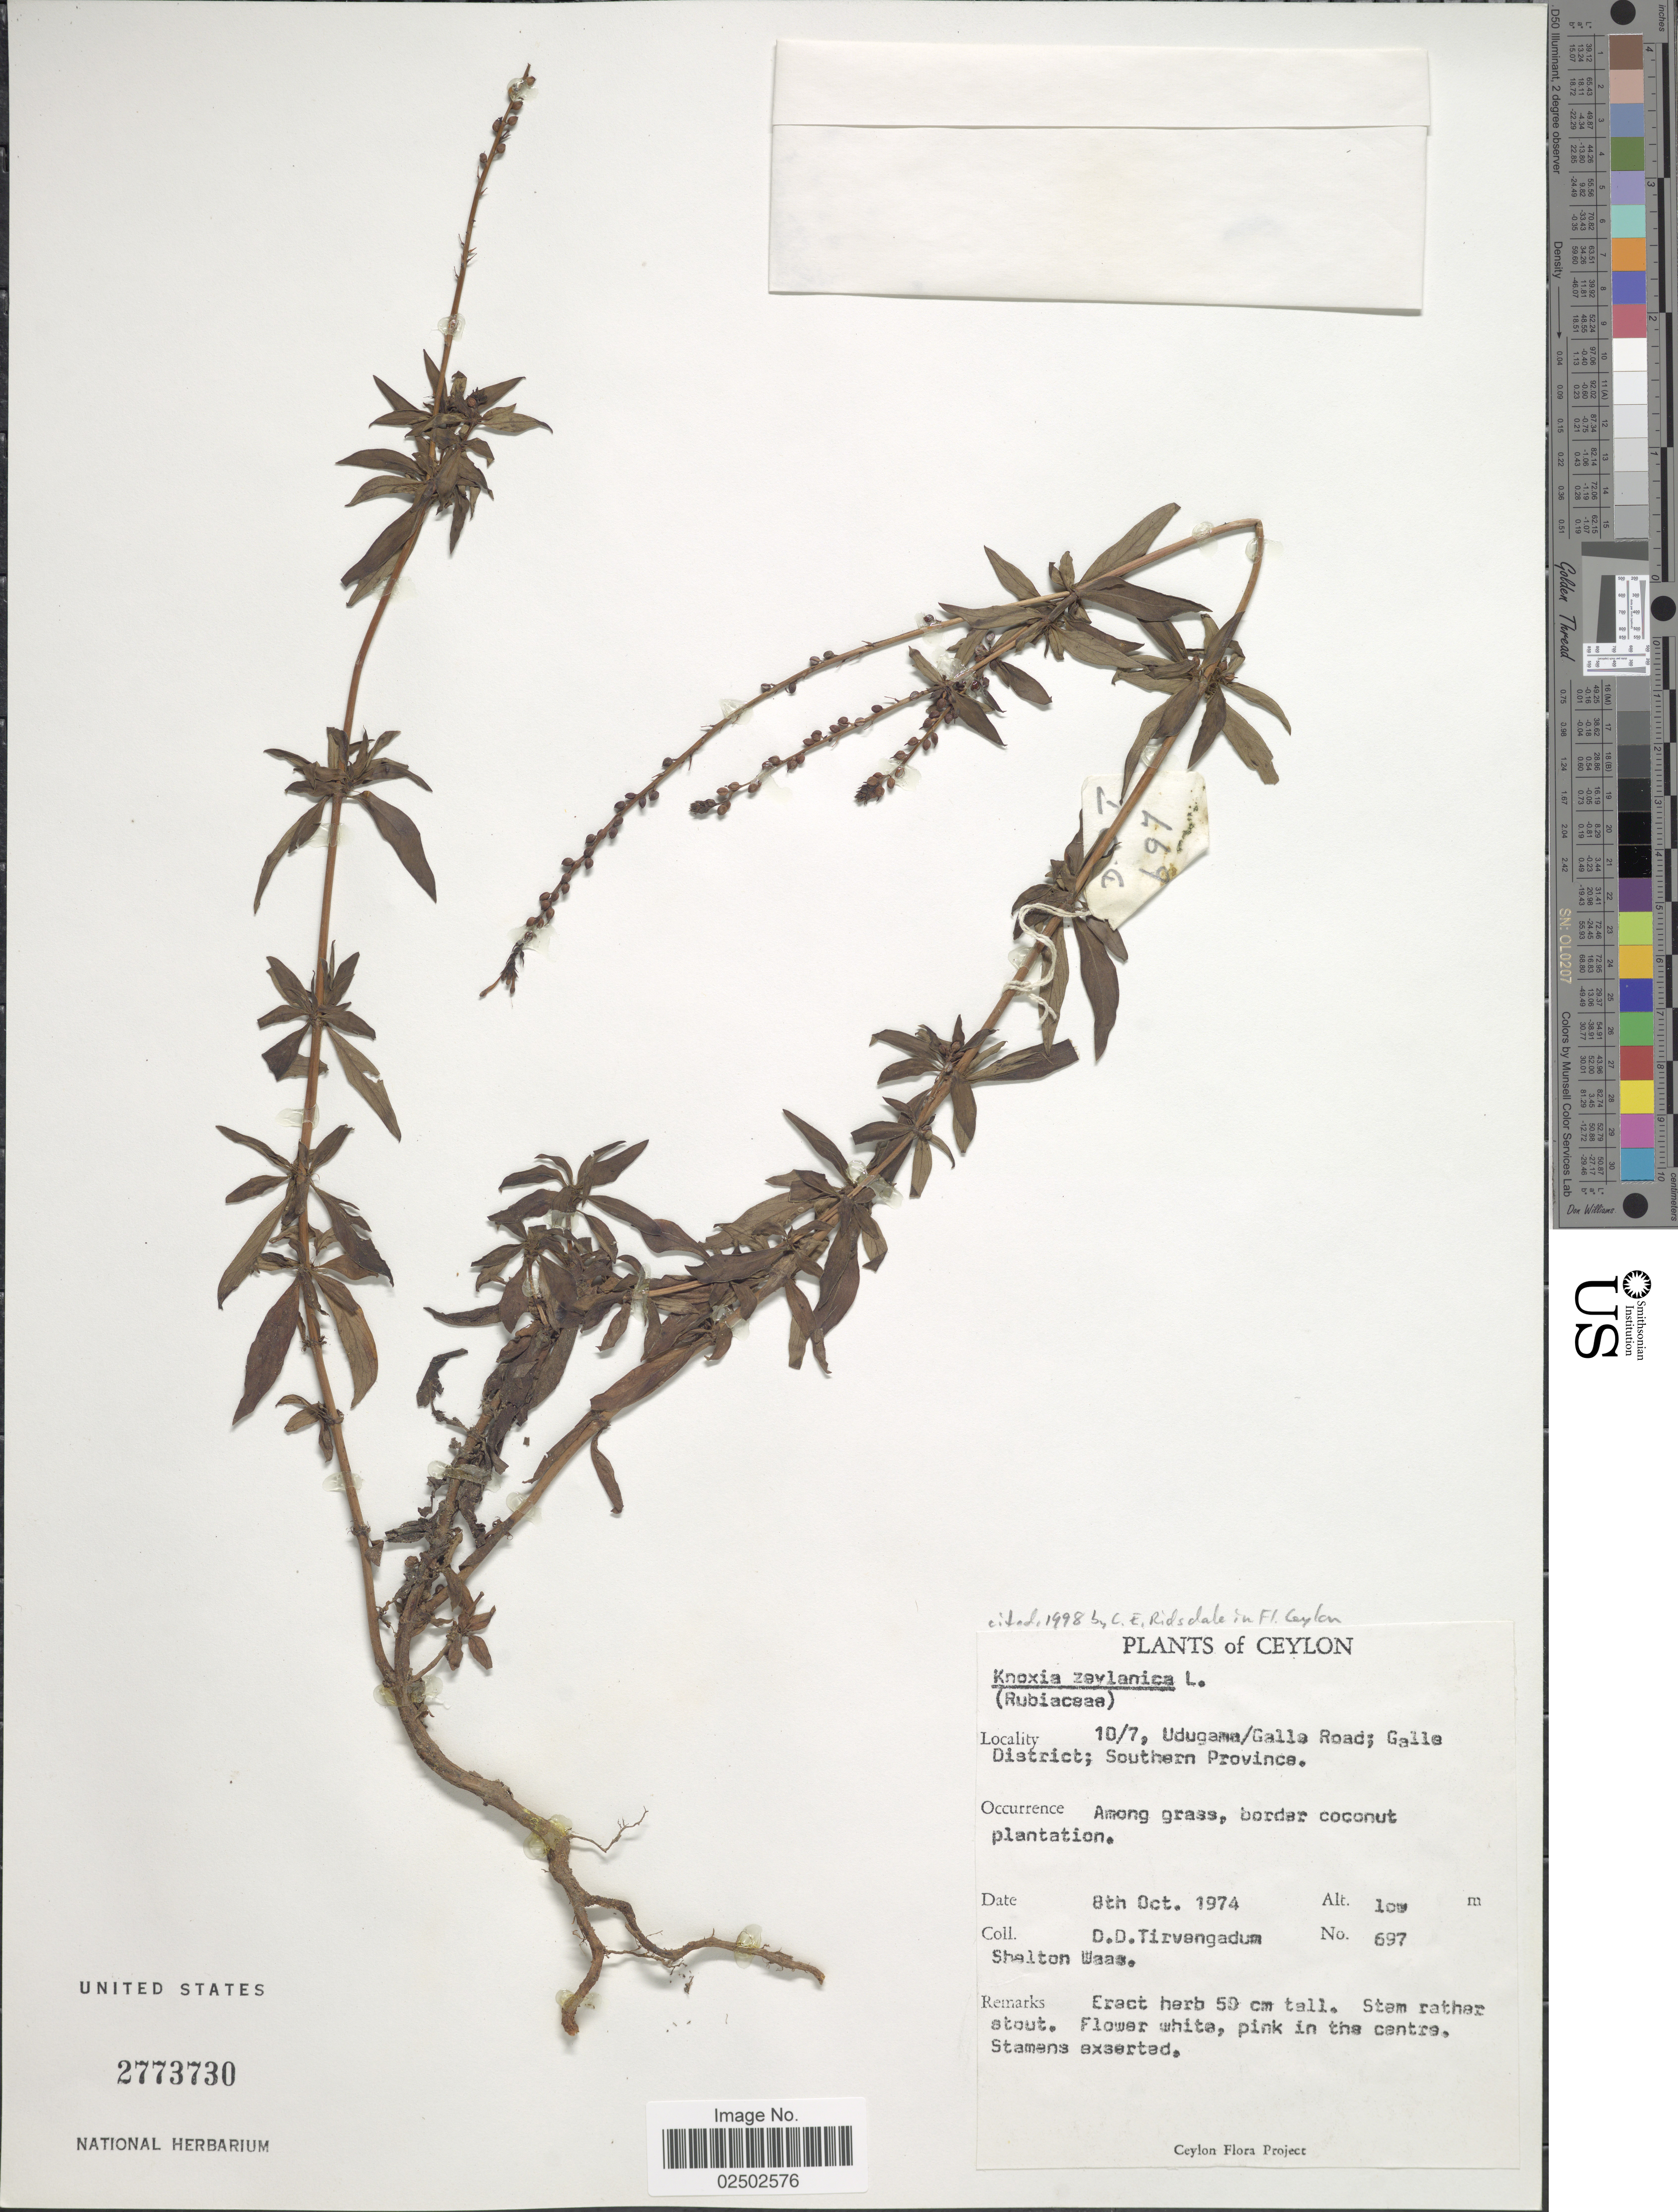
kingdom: Plantae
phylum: Tracheophyta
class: Magnoliopsida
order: Gentianales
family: Rubiaceae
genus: Knoxia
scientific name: Knoxia zeylanica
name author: L.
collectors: D. Tirvengadum & S. Waas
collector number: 697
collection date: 1974-10-08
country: Sri Lanka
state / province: Southern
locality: Ceylon, 10/7, Udugama/Galle Road; Galle District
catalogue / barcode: US 2773730